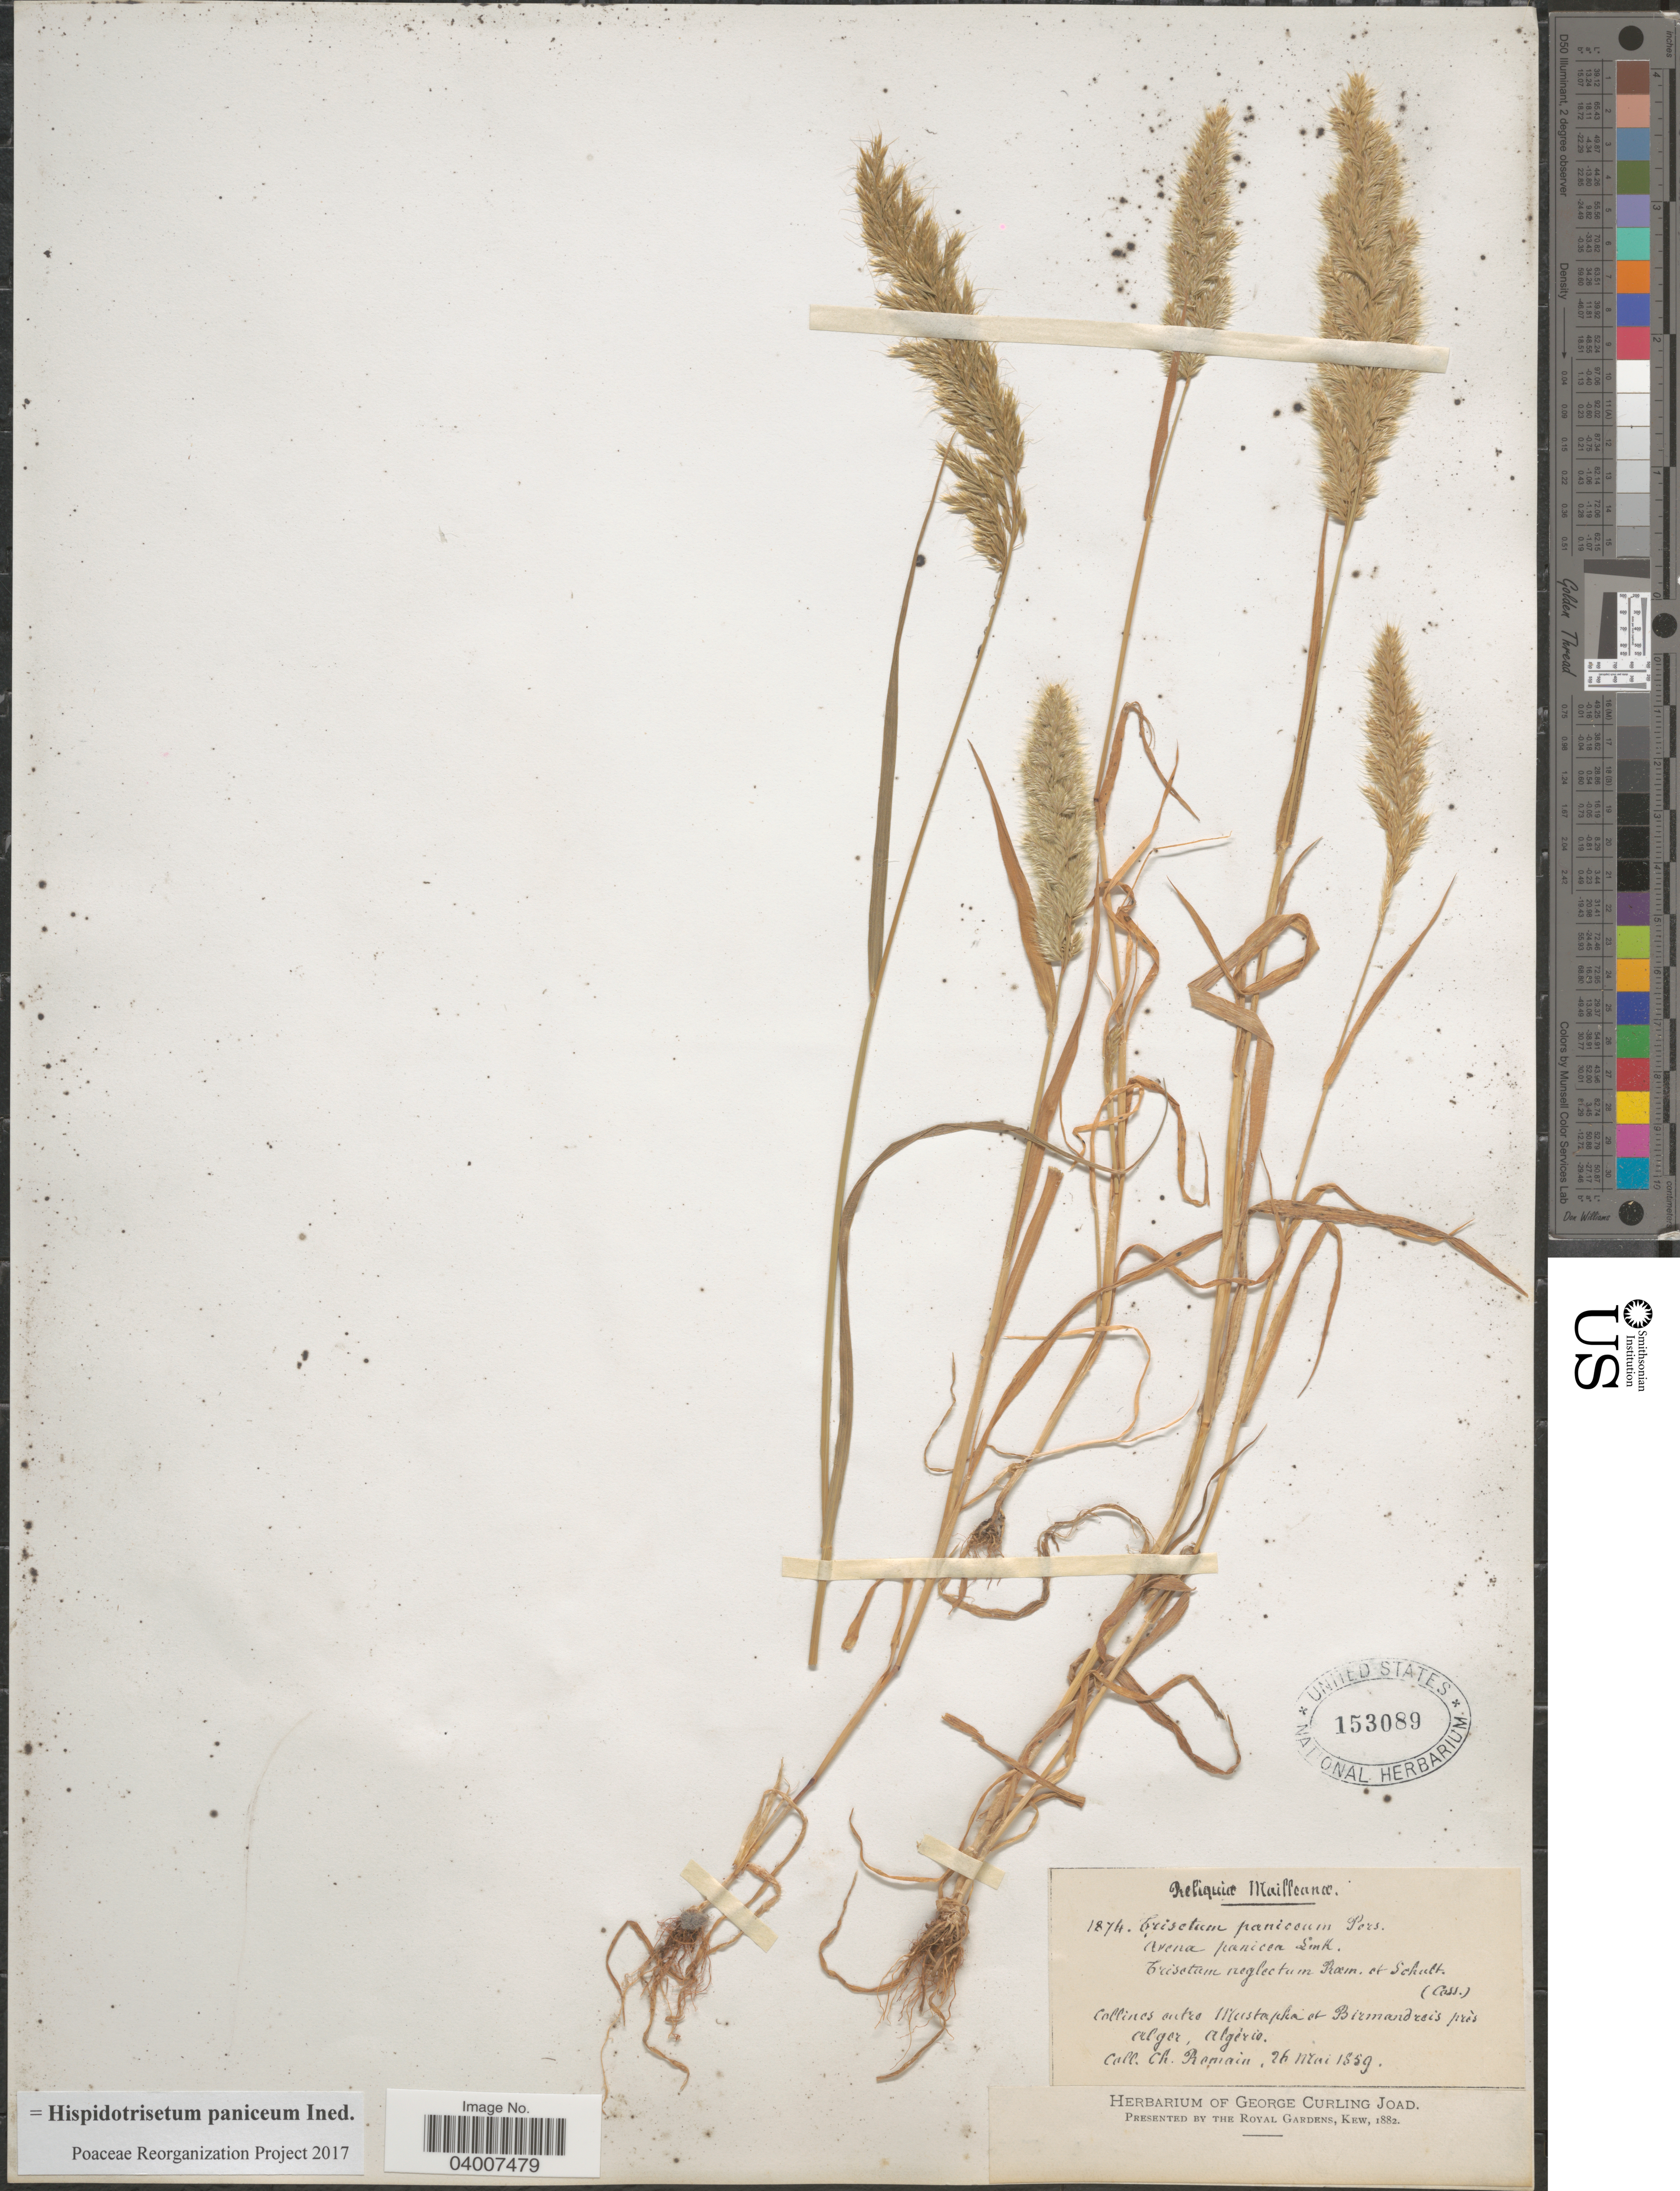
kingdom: Plantae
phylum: Tracheophyta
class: Liliopsida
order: Poales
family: Poaceae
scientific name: Hispidotrisetum paniceum ined.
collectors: C. Remain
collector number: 1874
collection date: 1859-05-26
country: Algeria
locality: Colline autro Mustapha Birmandreis près alger.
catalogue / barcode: US 153089